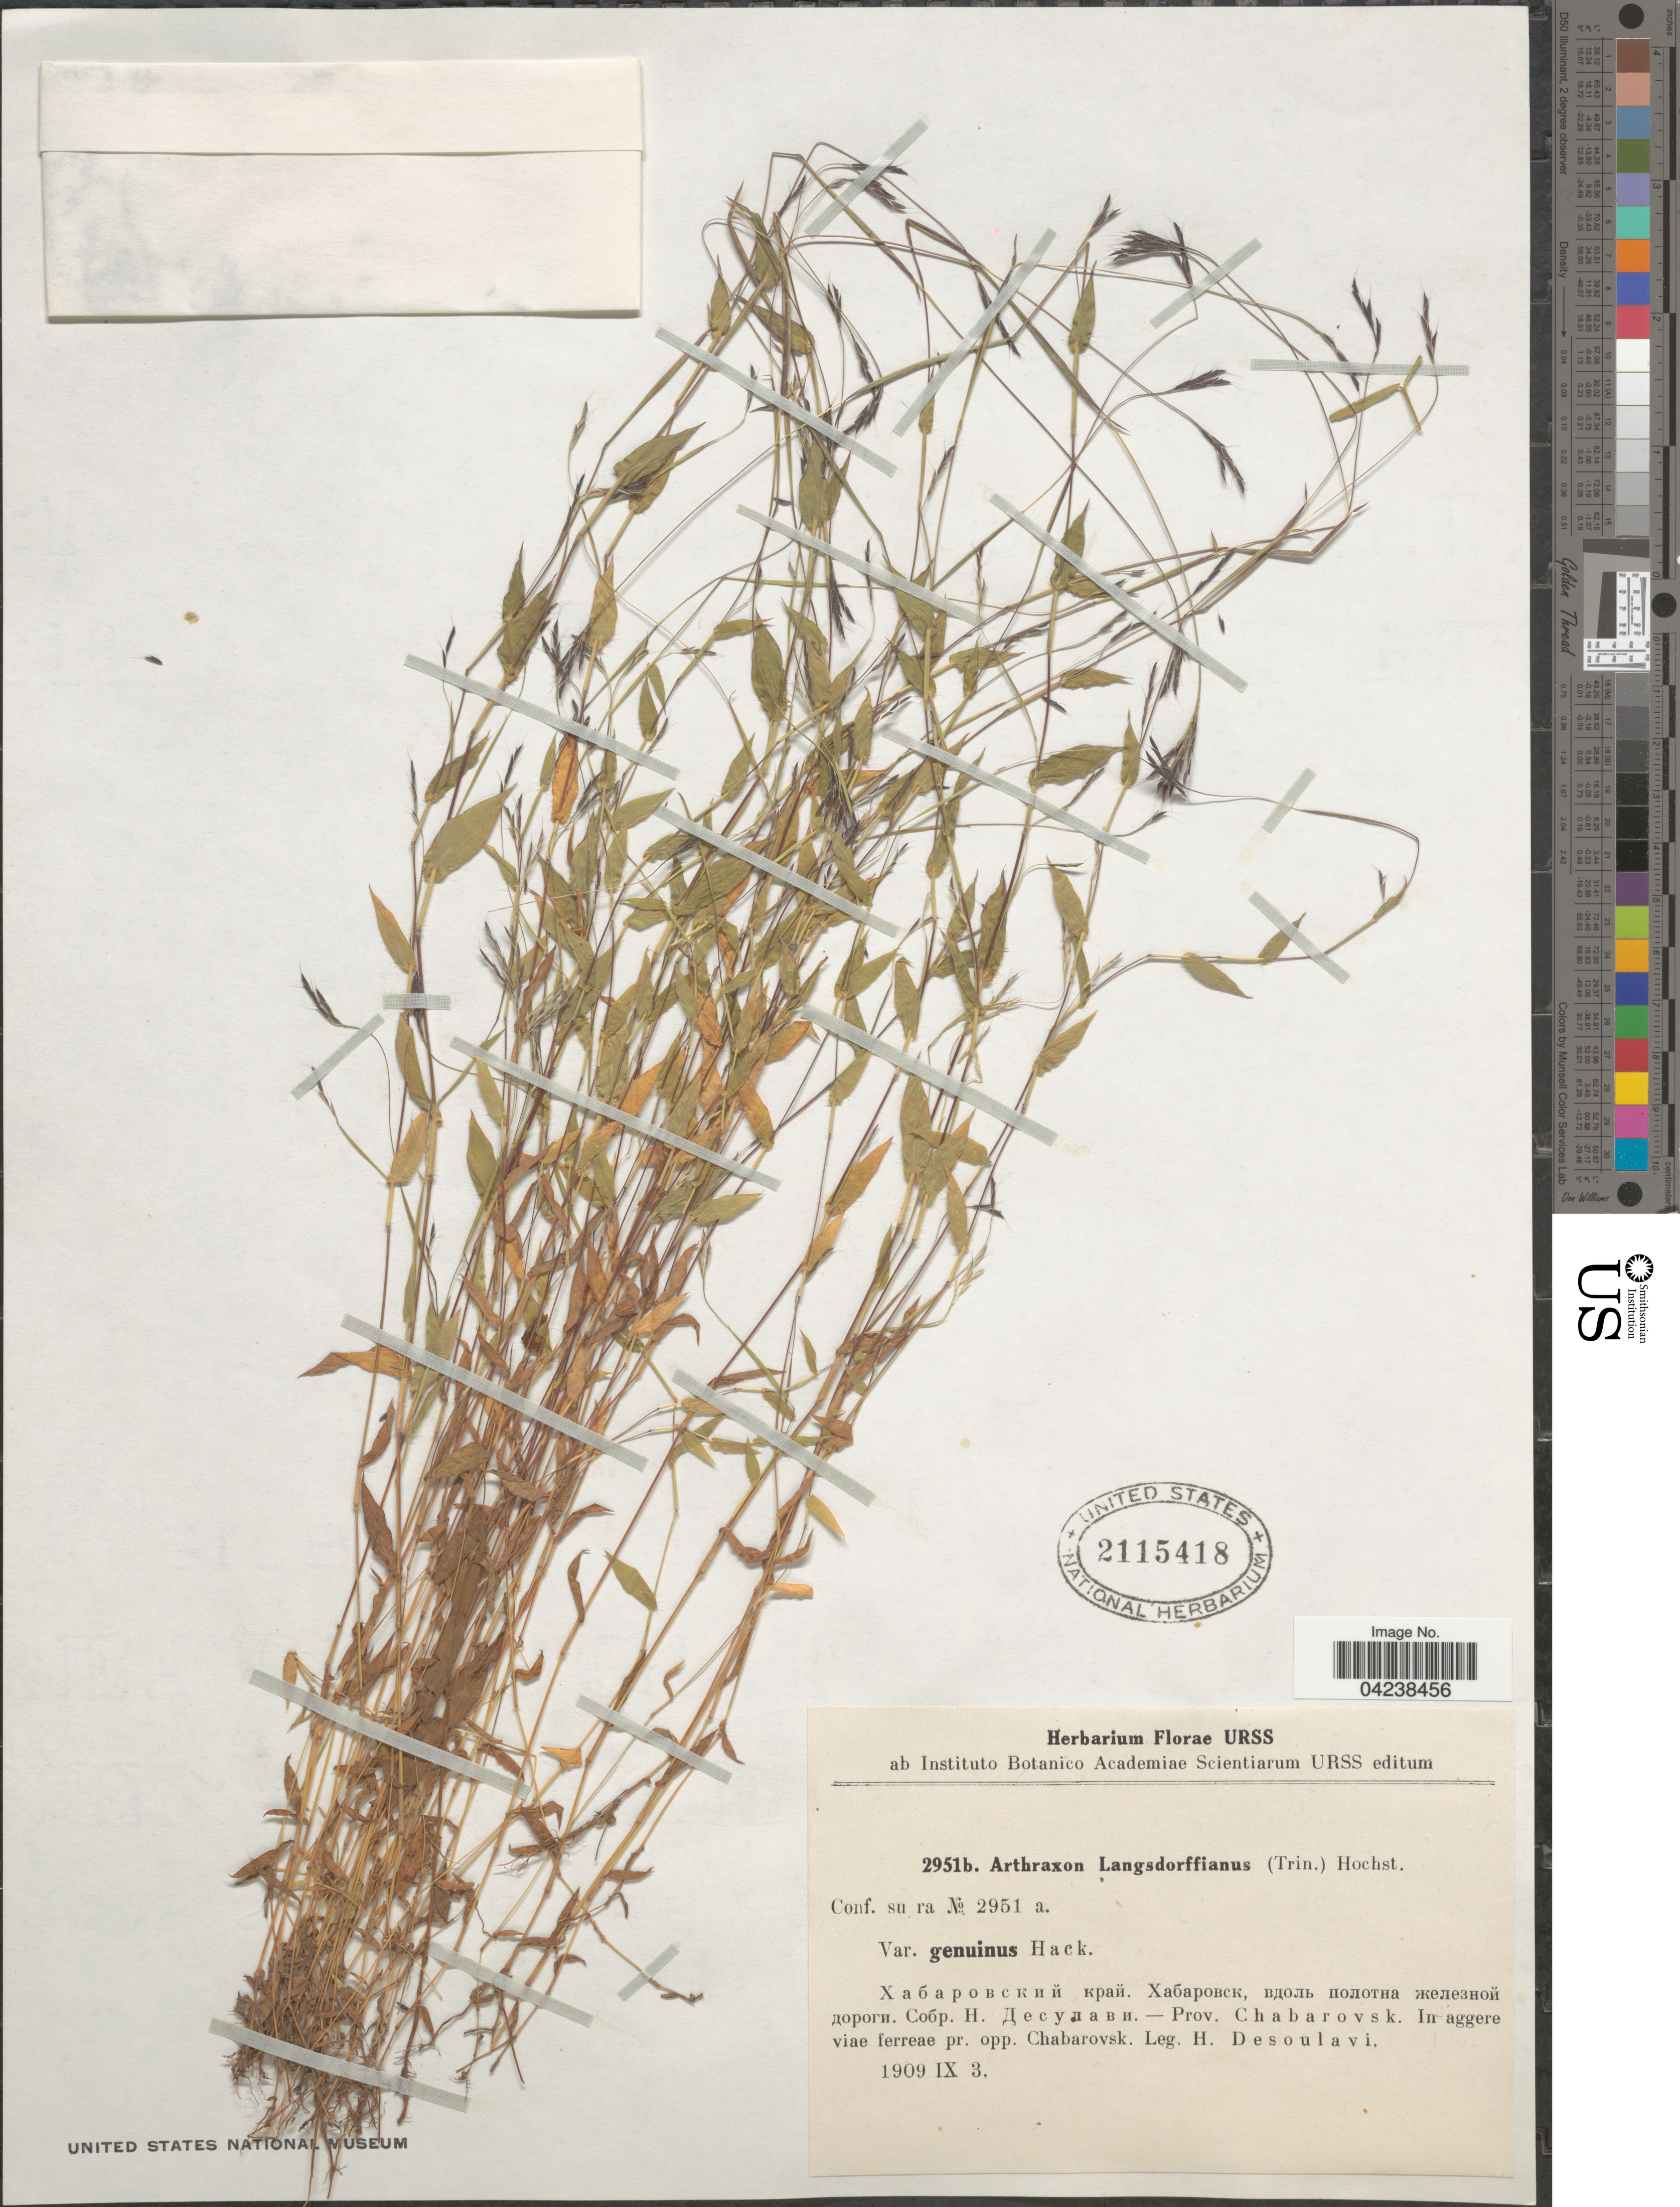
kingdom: Plantae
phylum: Tracheophyta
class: Liliopsida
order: Poales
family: Poaceae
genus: Arthraxon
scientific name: Arthraxon hispidus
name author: (Thunb.) Makino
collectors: H. Desoulavi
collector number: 2951b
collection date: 1909-09-03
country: Russian Federation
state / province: Khabarovsk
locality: Prov. Chabarovsk. In aggere viae ferreae pr. opp. Chabarovsk.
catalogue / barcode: US 2115418